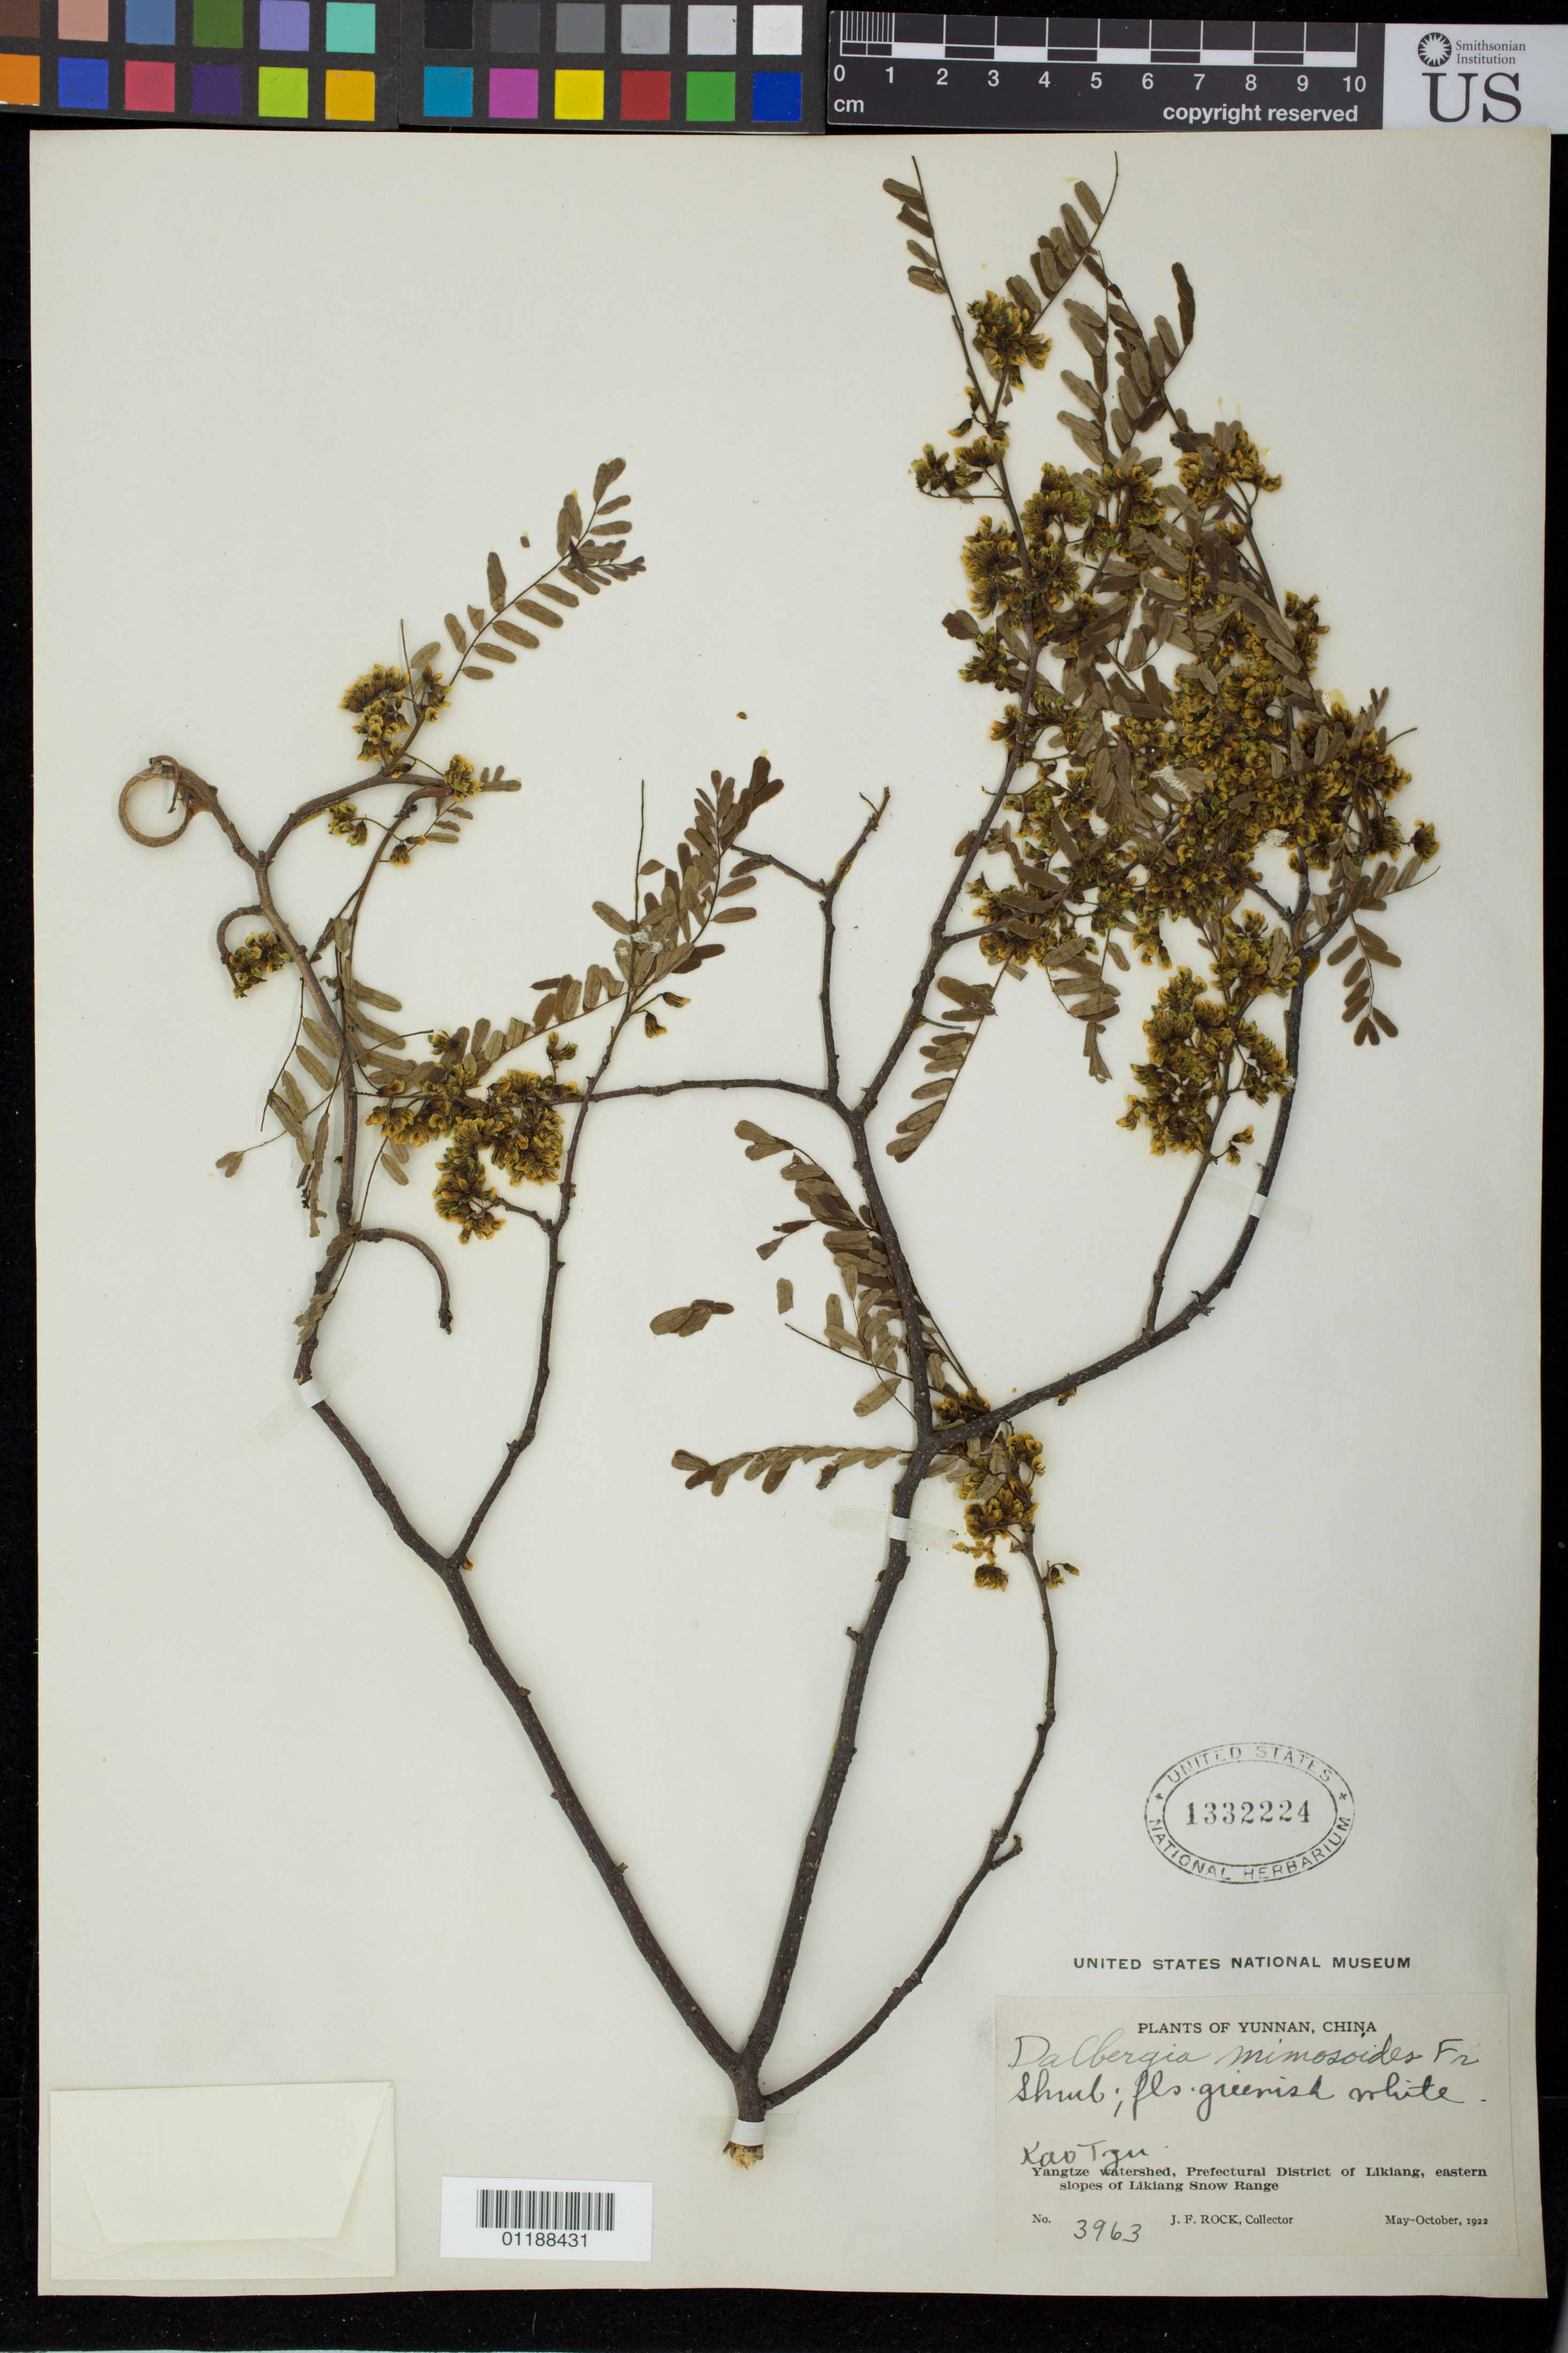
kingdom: Plantae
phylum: Tracheophyta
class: Magnoliopsida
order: Fabales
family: Fabaceae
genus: Dalbergia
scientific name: Dalbergia mimosoides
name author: Franch.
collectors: J. F. Rock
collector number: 3963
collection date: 1922-05/1922-10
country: China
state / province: Yunnan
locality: Kao Trgu, Yangtze watershed, prefectural district of Likiang, eastern slopes of Likiang Snow Range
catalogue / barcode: US 1332224